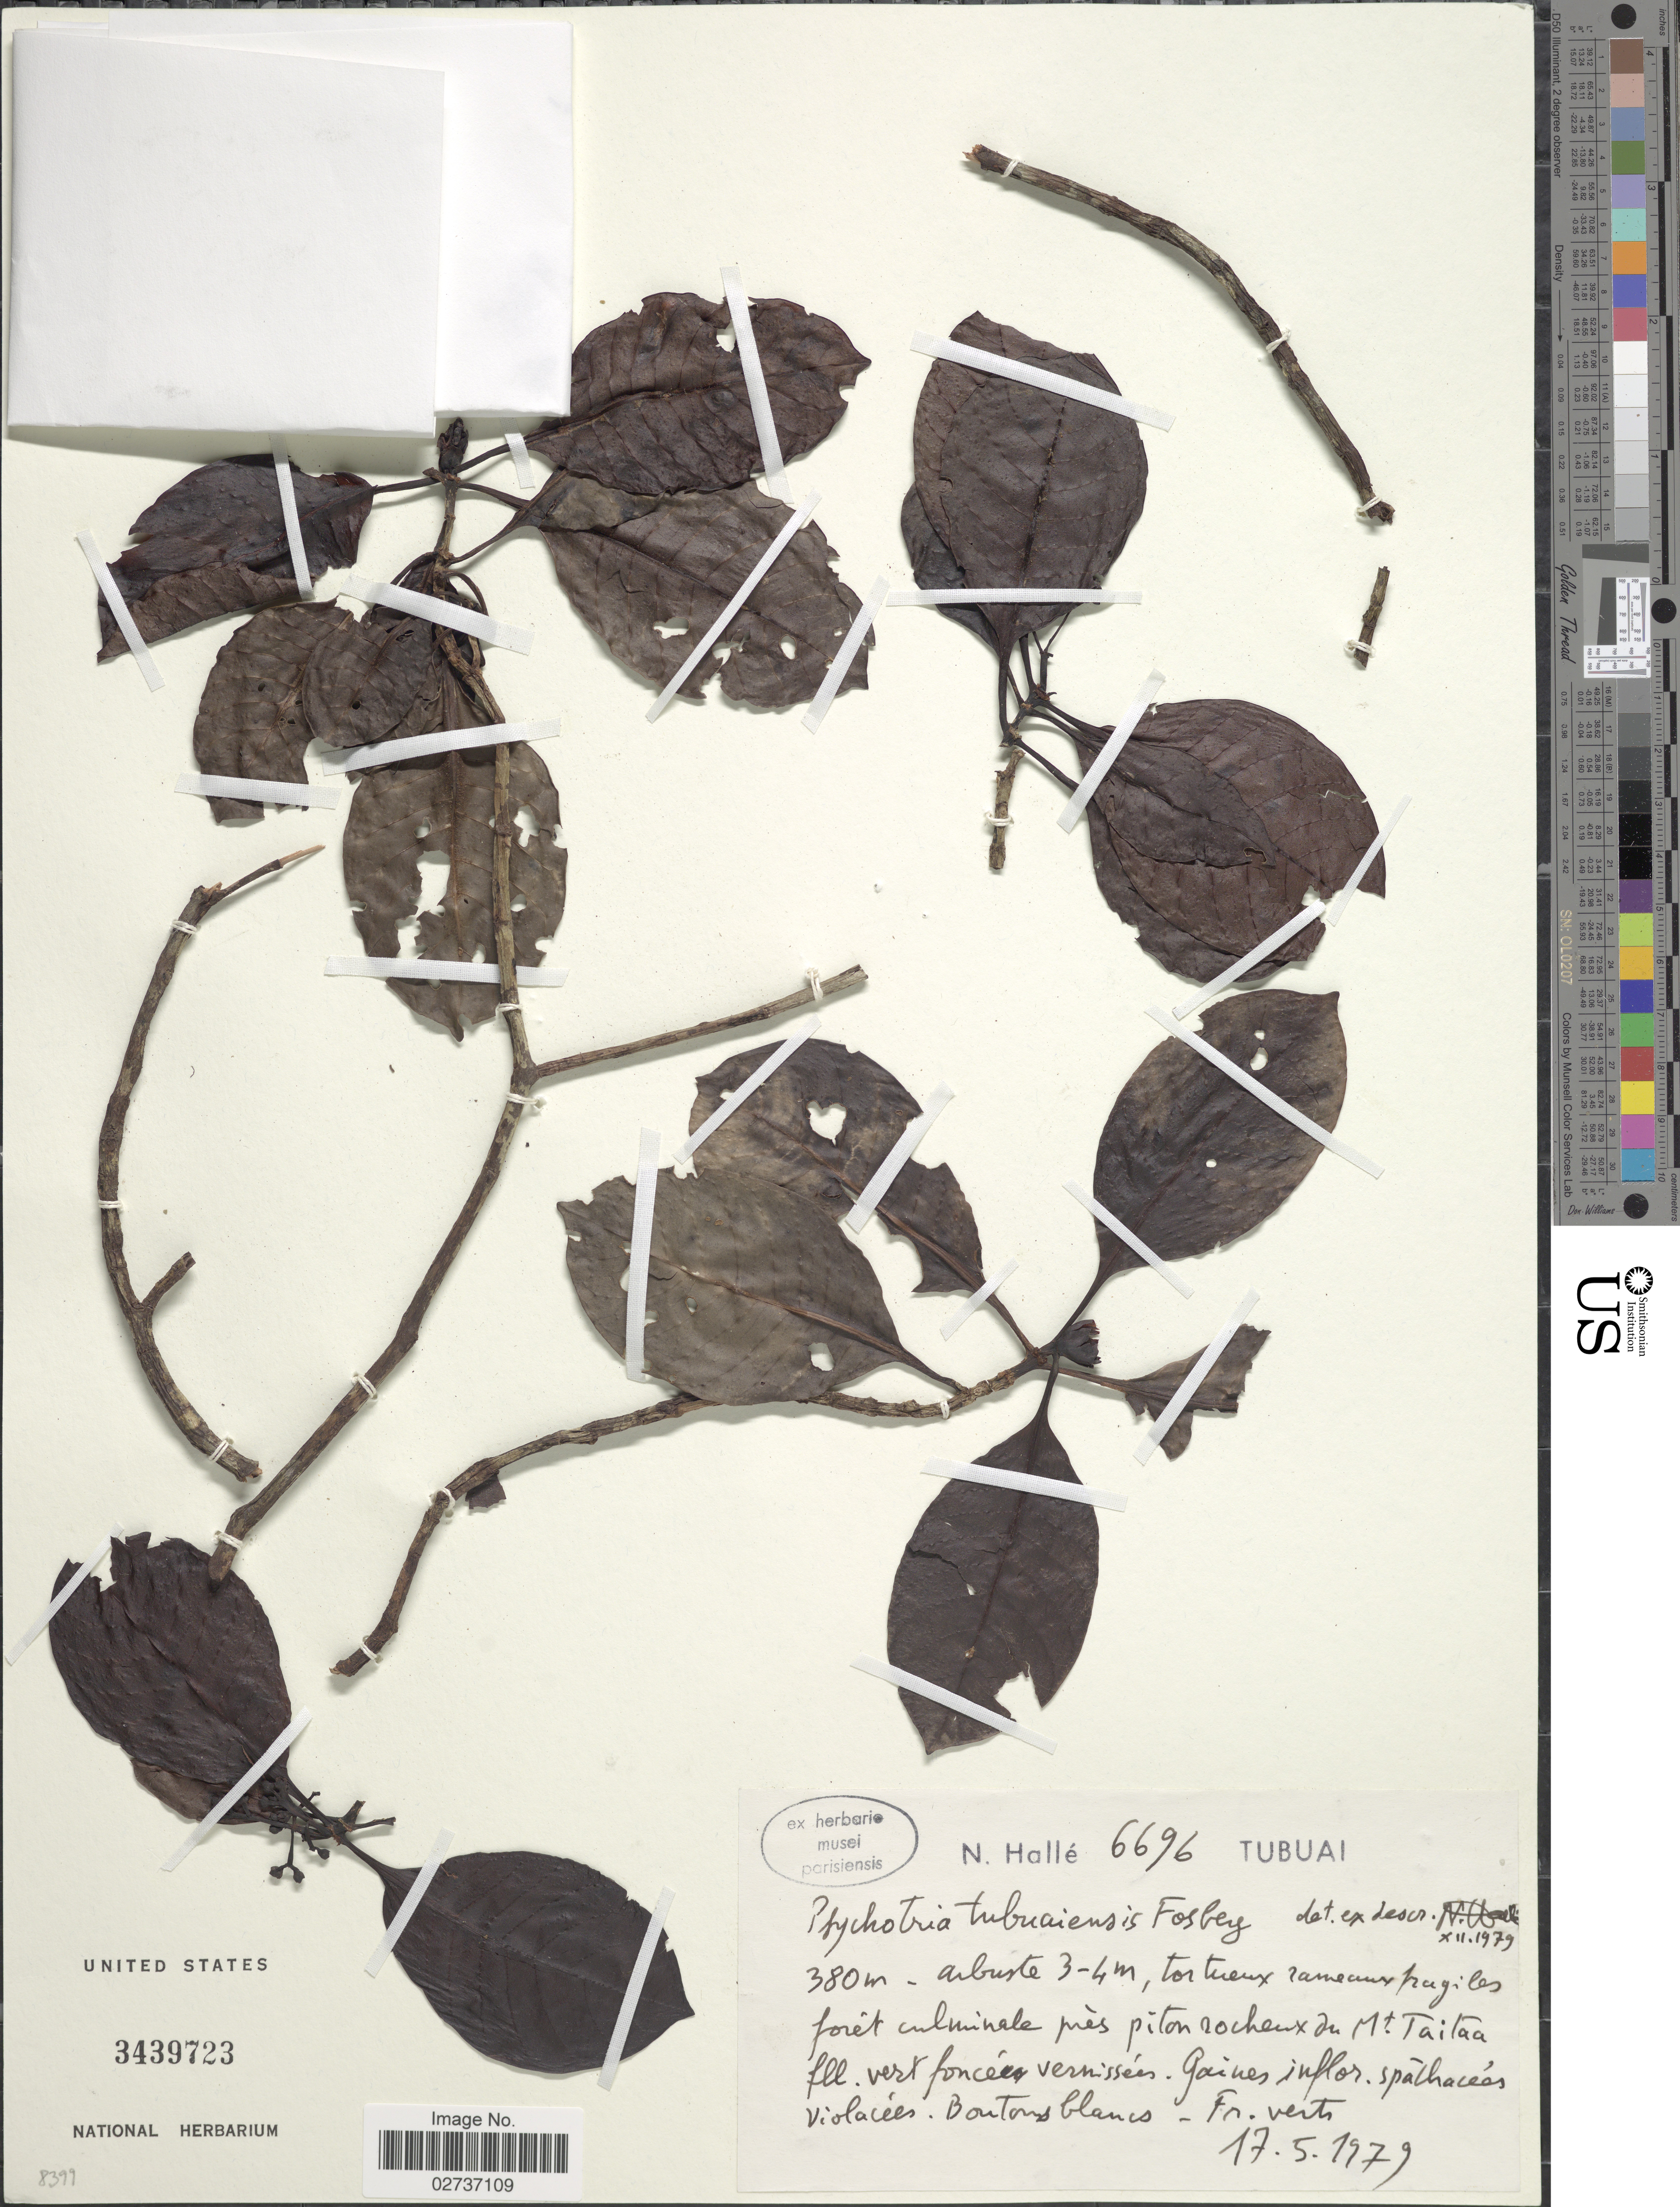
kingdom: Plantae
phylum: Tracheophyta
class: Magnoliopsida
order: Gentianales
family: Rubiaceae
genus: Psychotria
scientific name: Psychotria tubuaiensis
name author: Fosberg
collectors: N. Hallé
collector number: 6696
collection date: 1979-05-17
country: French Polynesia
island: Tubuai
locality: Tortueux rameaux pragiles foret culminale pres piton rocheaux du Mt. Taitaa [interpreted]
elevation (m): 380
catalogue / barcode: US 3439723